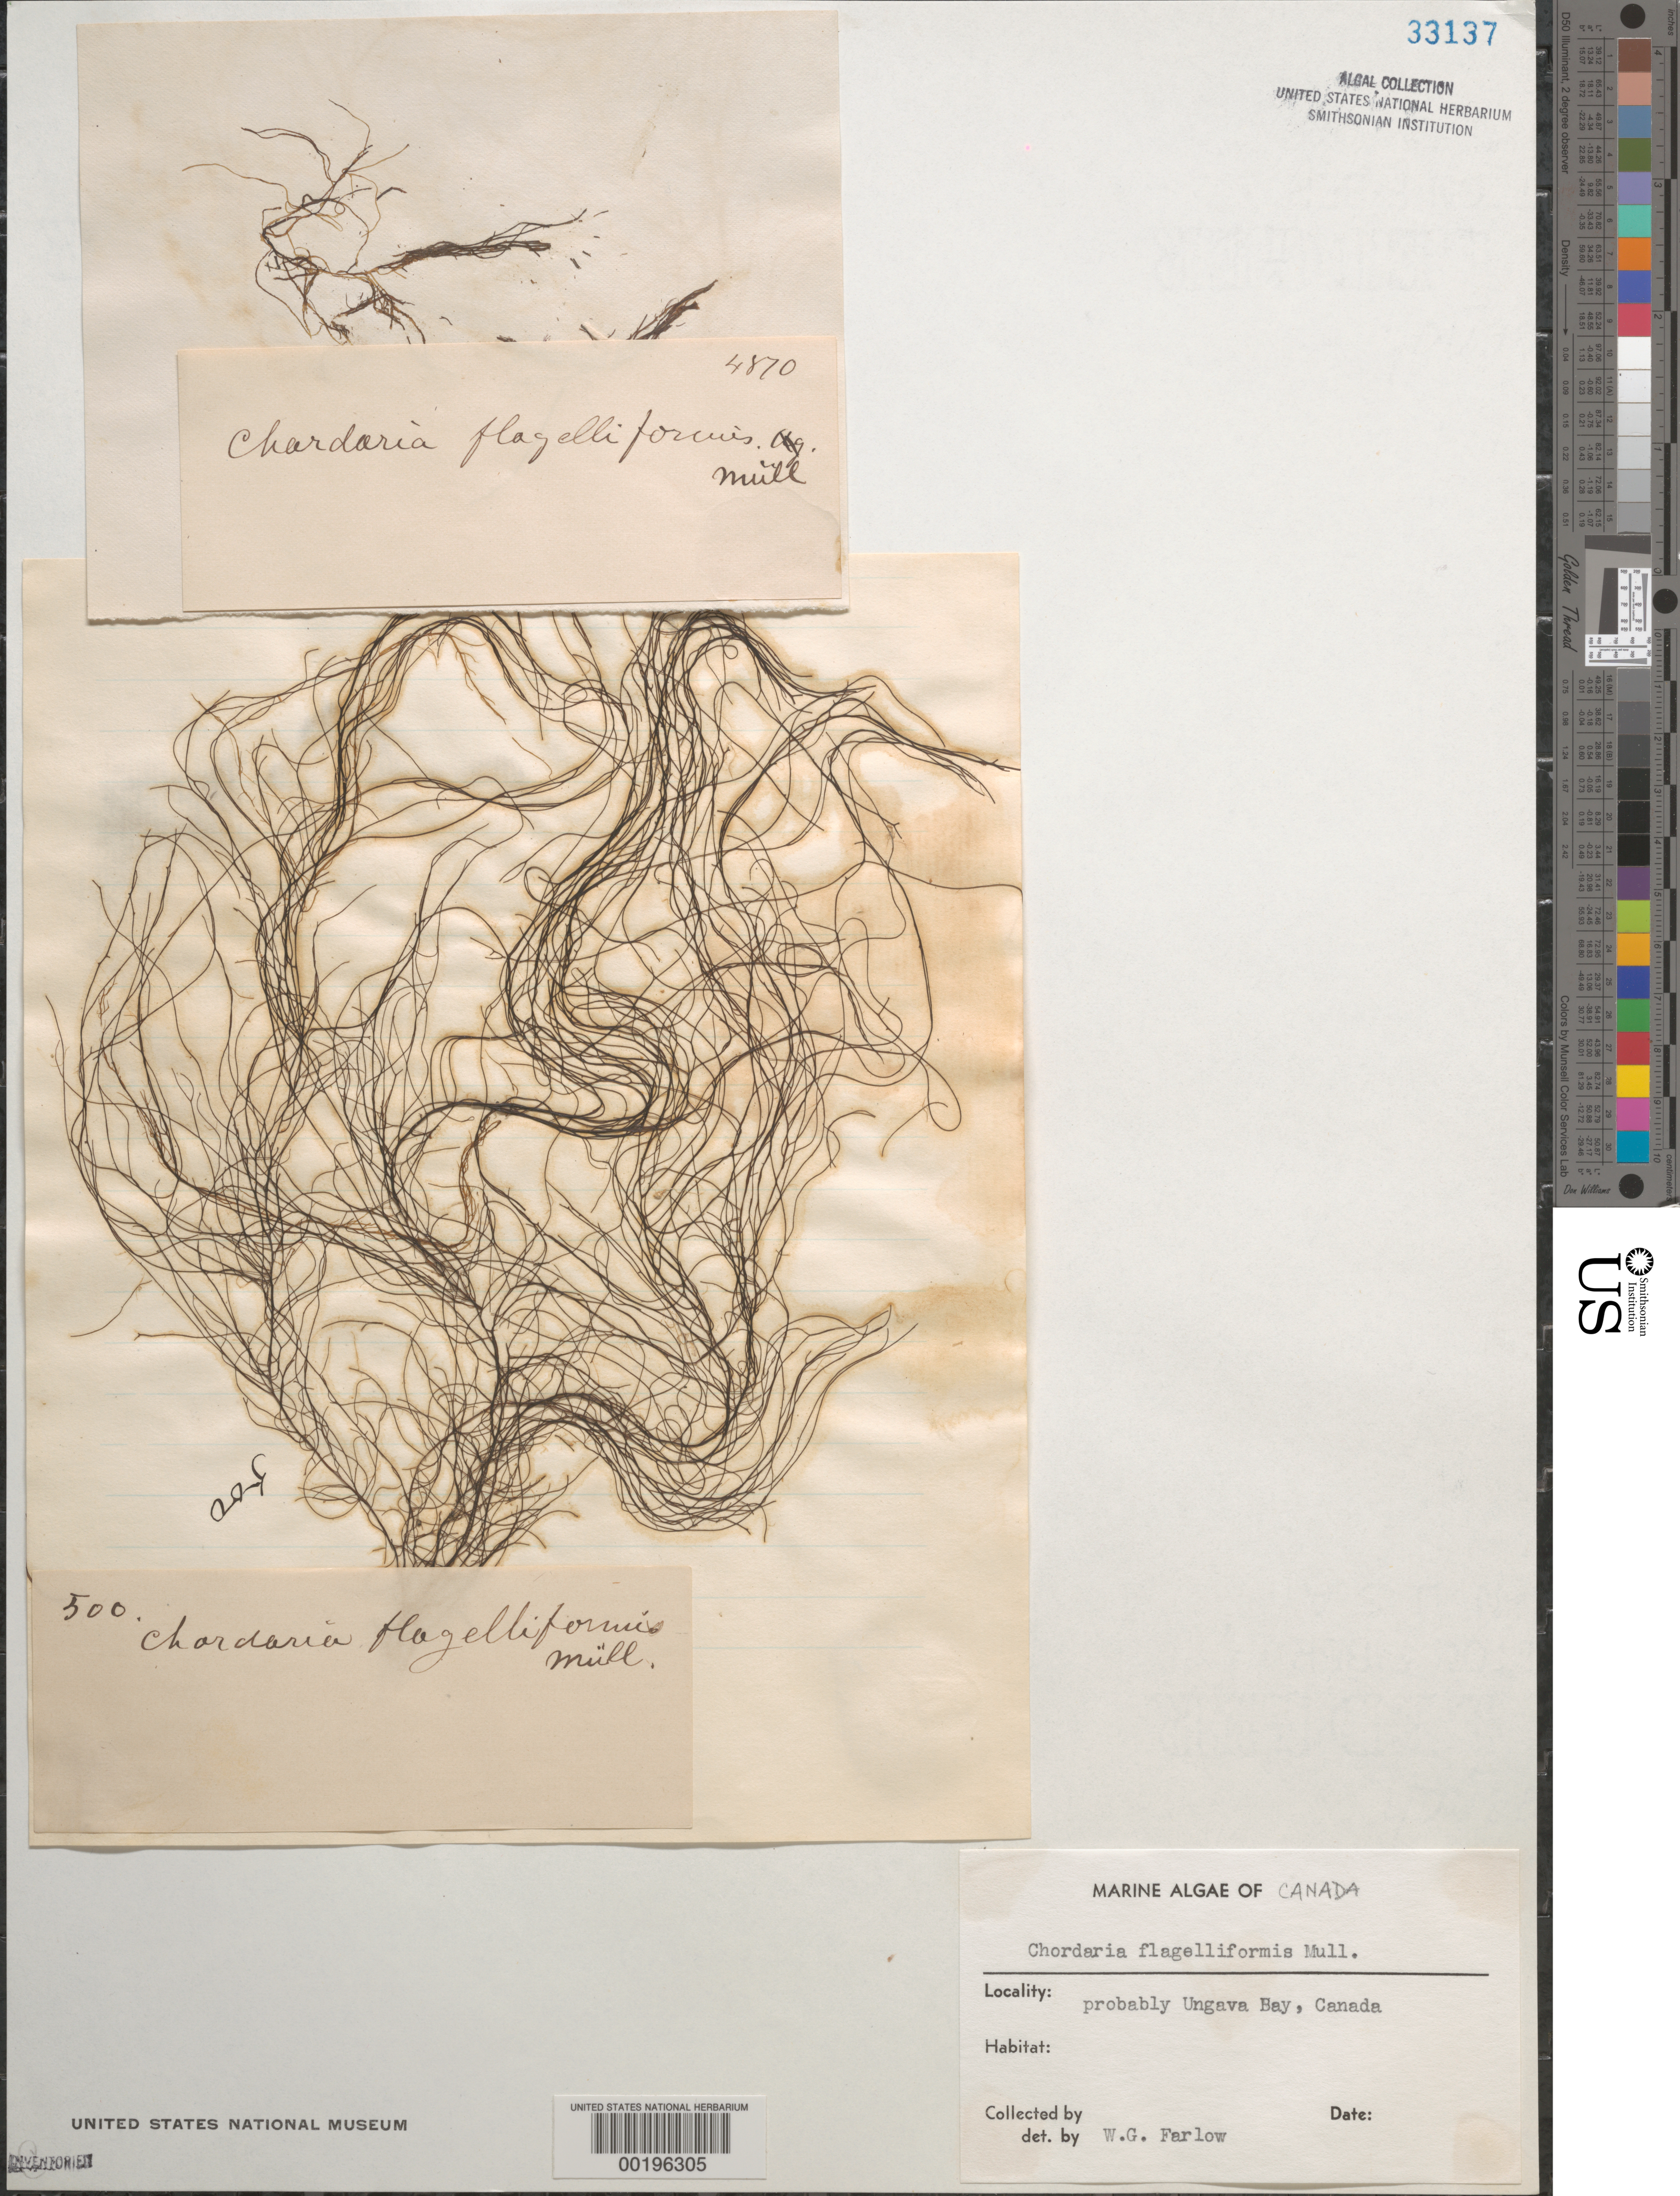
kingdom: Chromista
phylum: Ochrophyta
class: Phaeophyceae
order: Ectocarpales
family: Chordariaceae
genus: Chordaria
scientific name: Chordaria flagelliformis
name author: (Hudson) Grev.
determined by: Farlow, W. G.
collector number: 500 & 4870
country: Canada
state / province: Quebec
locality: Ungava bay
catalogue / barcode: US 33137